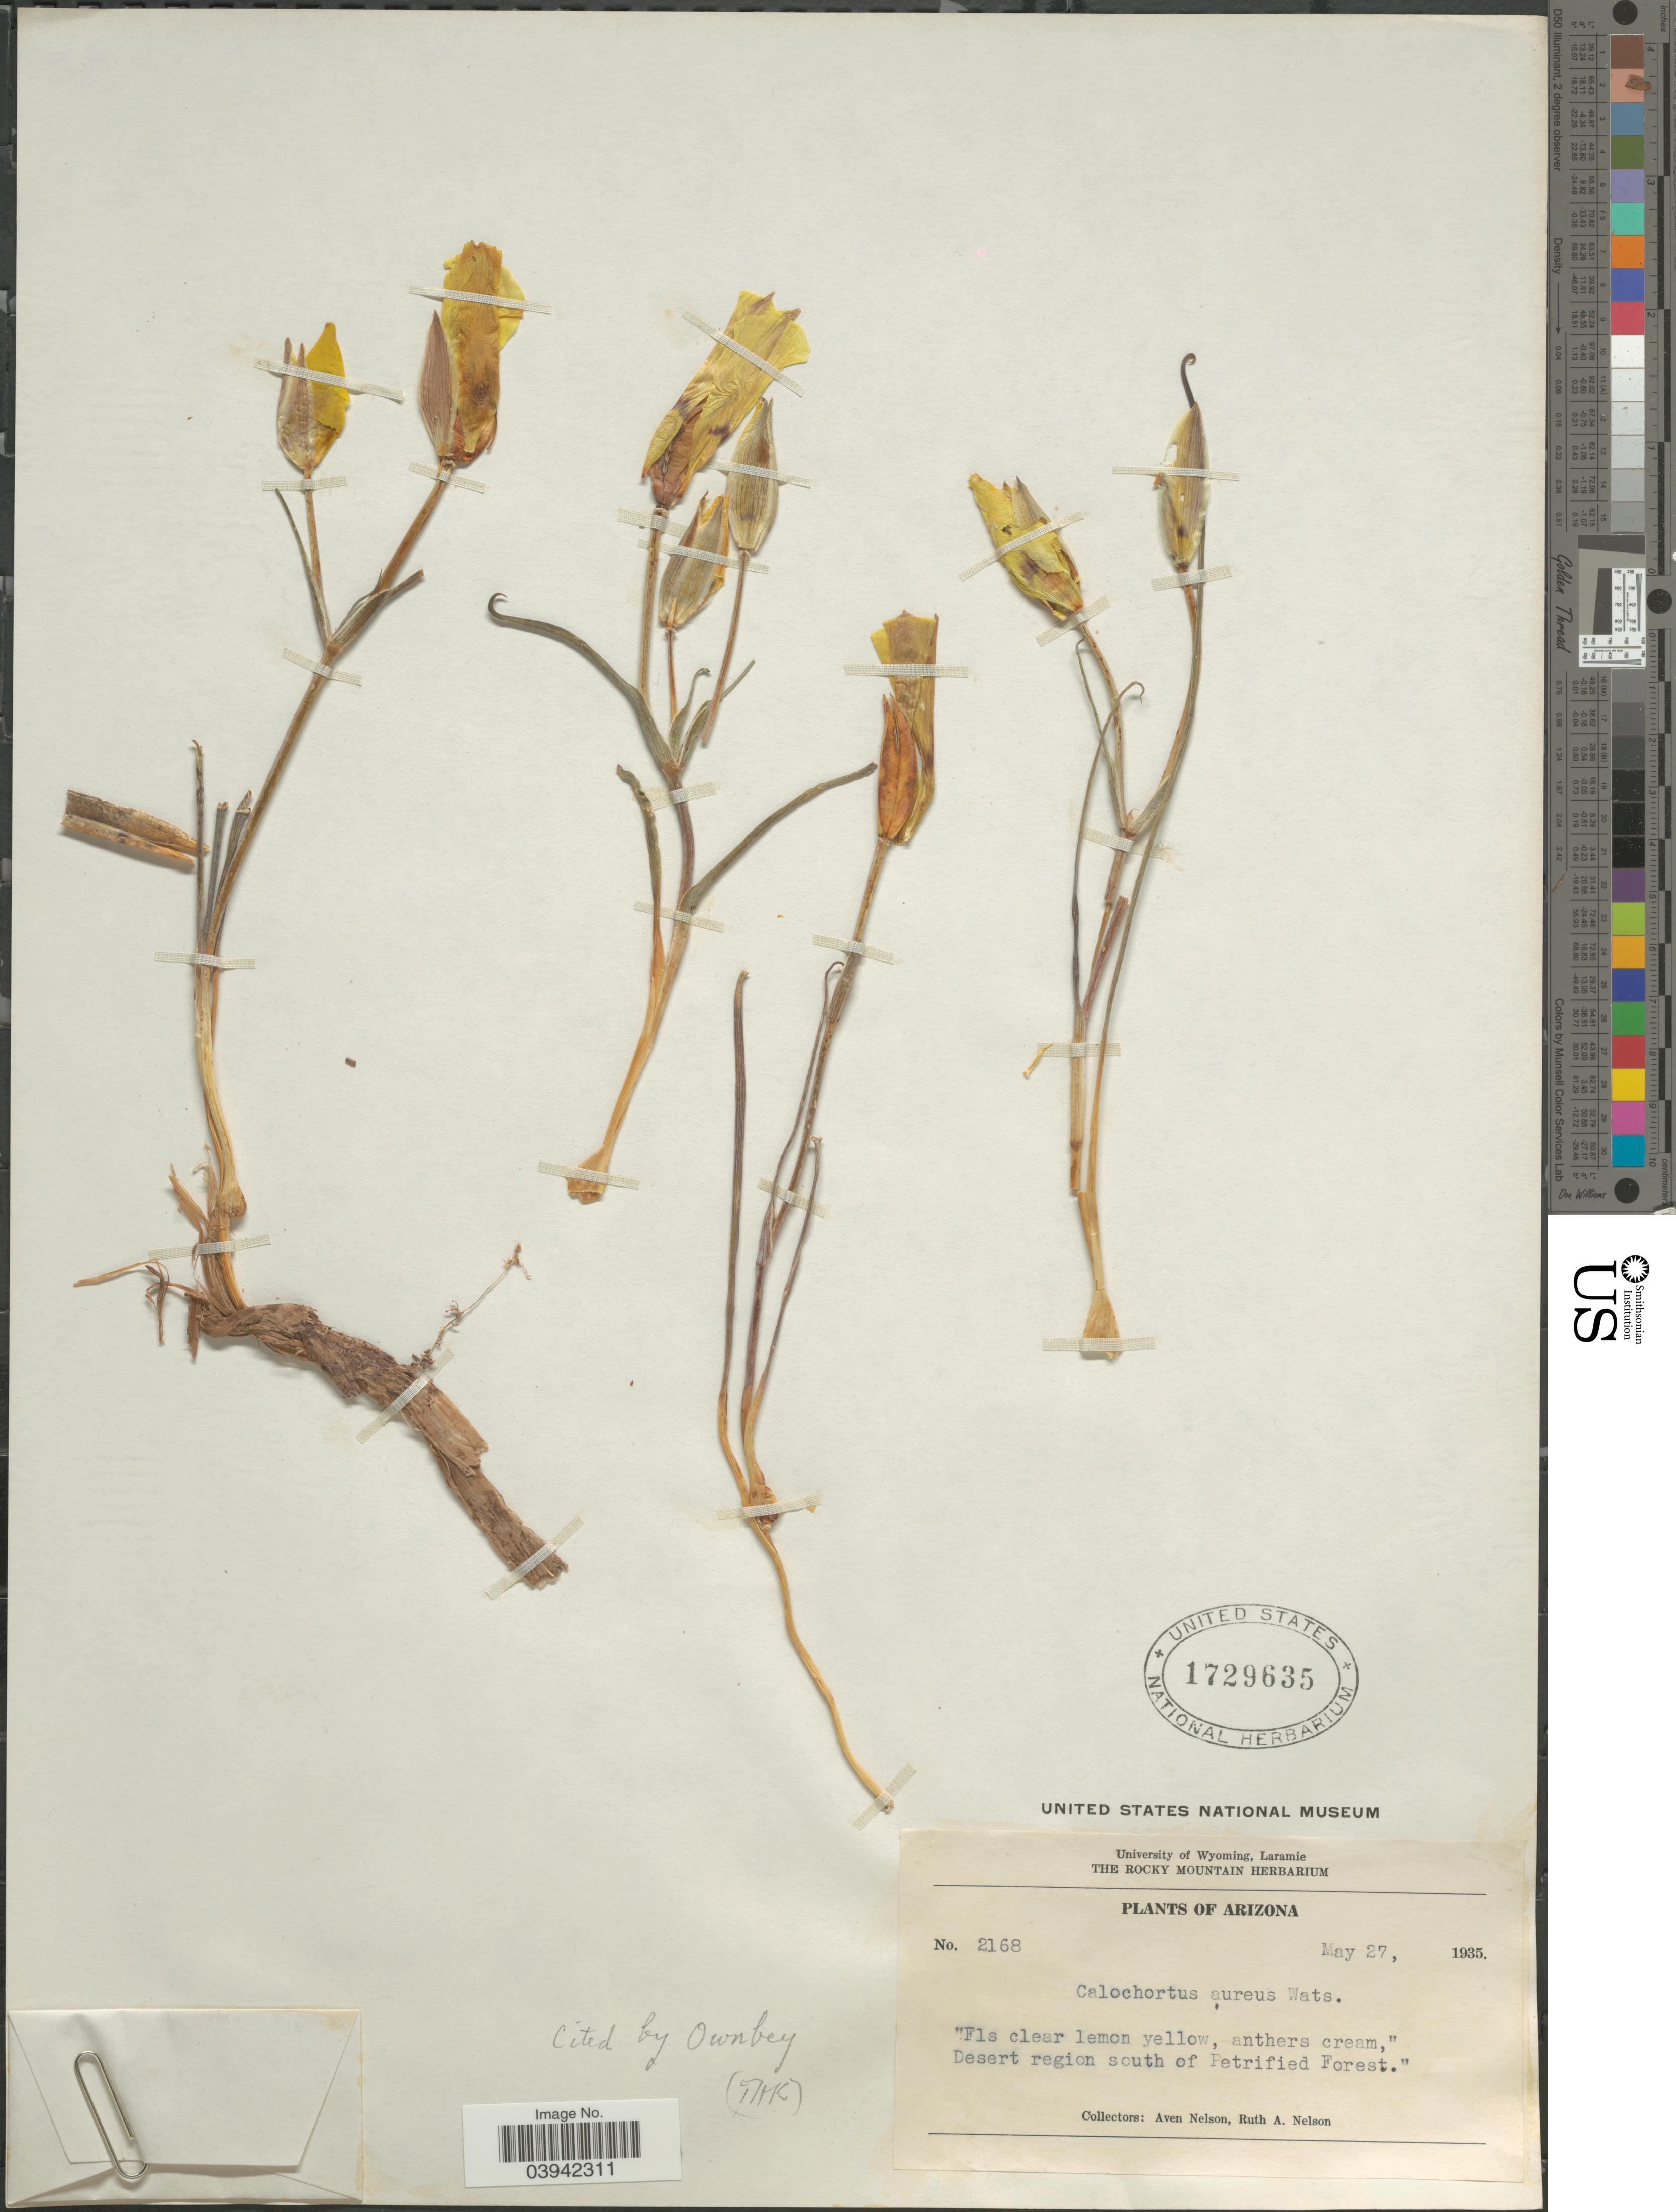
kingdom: Plantae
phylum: Tracheophyta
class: Liliopsida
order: Liliales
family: Liliaceae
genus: Calochortus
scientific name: Calochortus aureus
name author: S. Watson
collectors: A. Nelson & R. A. Nelson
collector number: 2168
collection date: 1935-05-27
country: United States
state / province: Arizona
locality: Desert region south of Petrified Forest.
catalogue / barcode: US 1729635